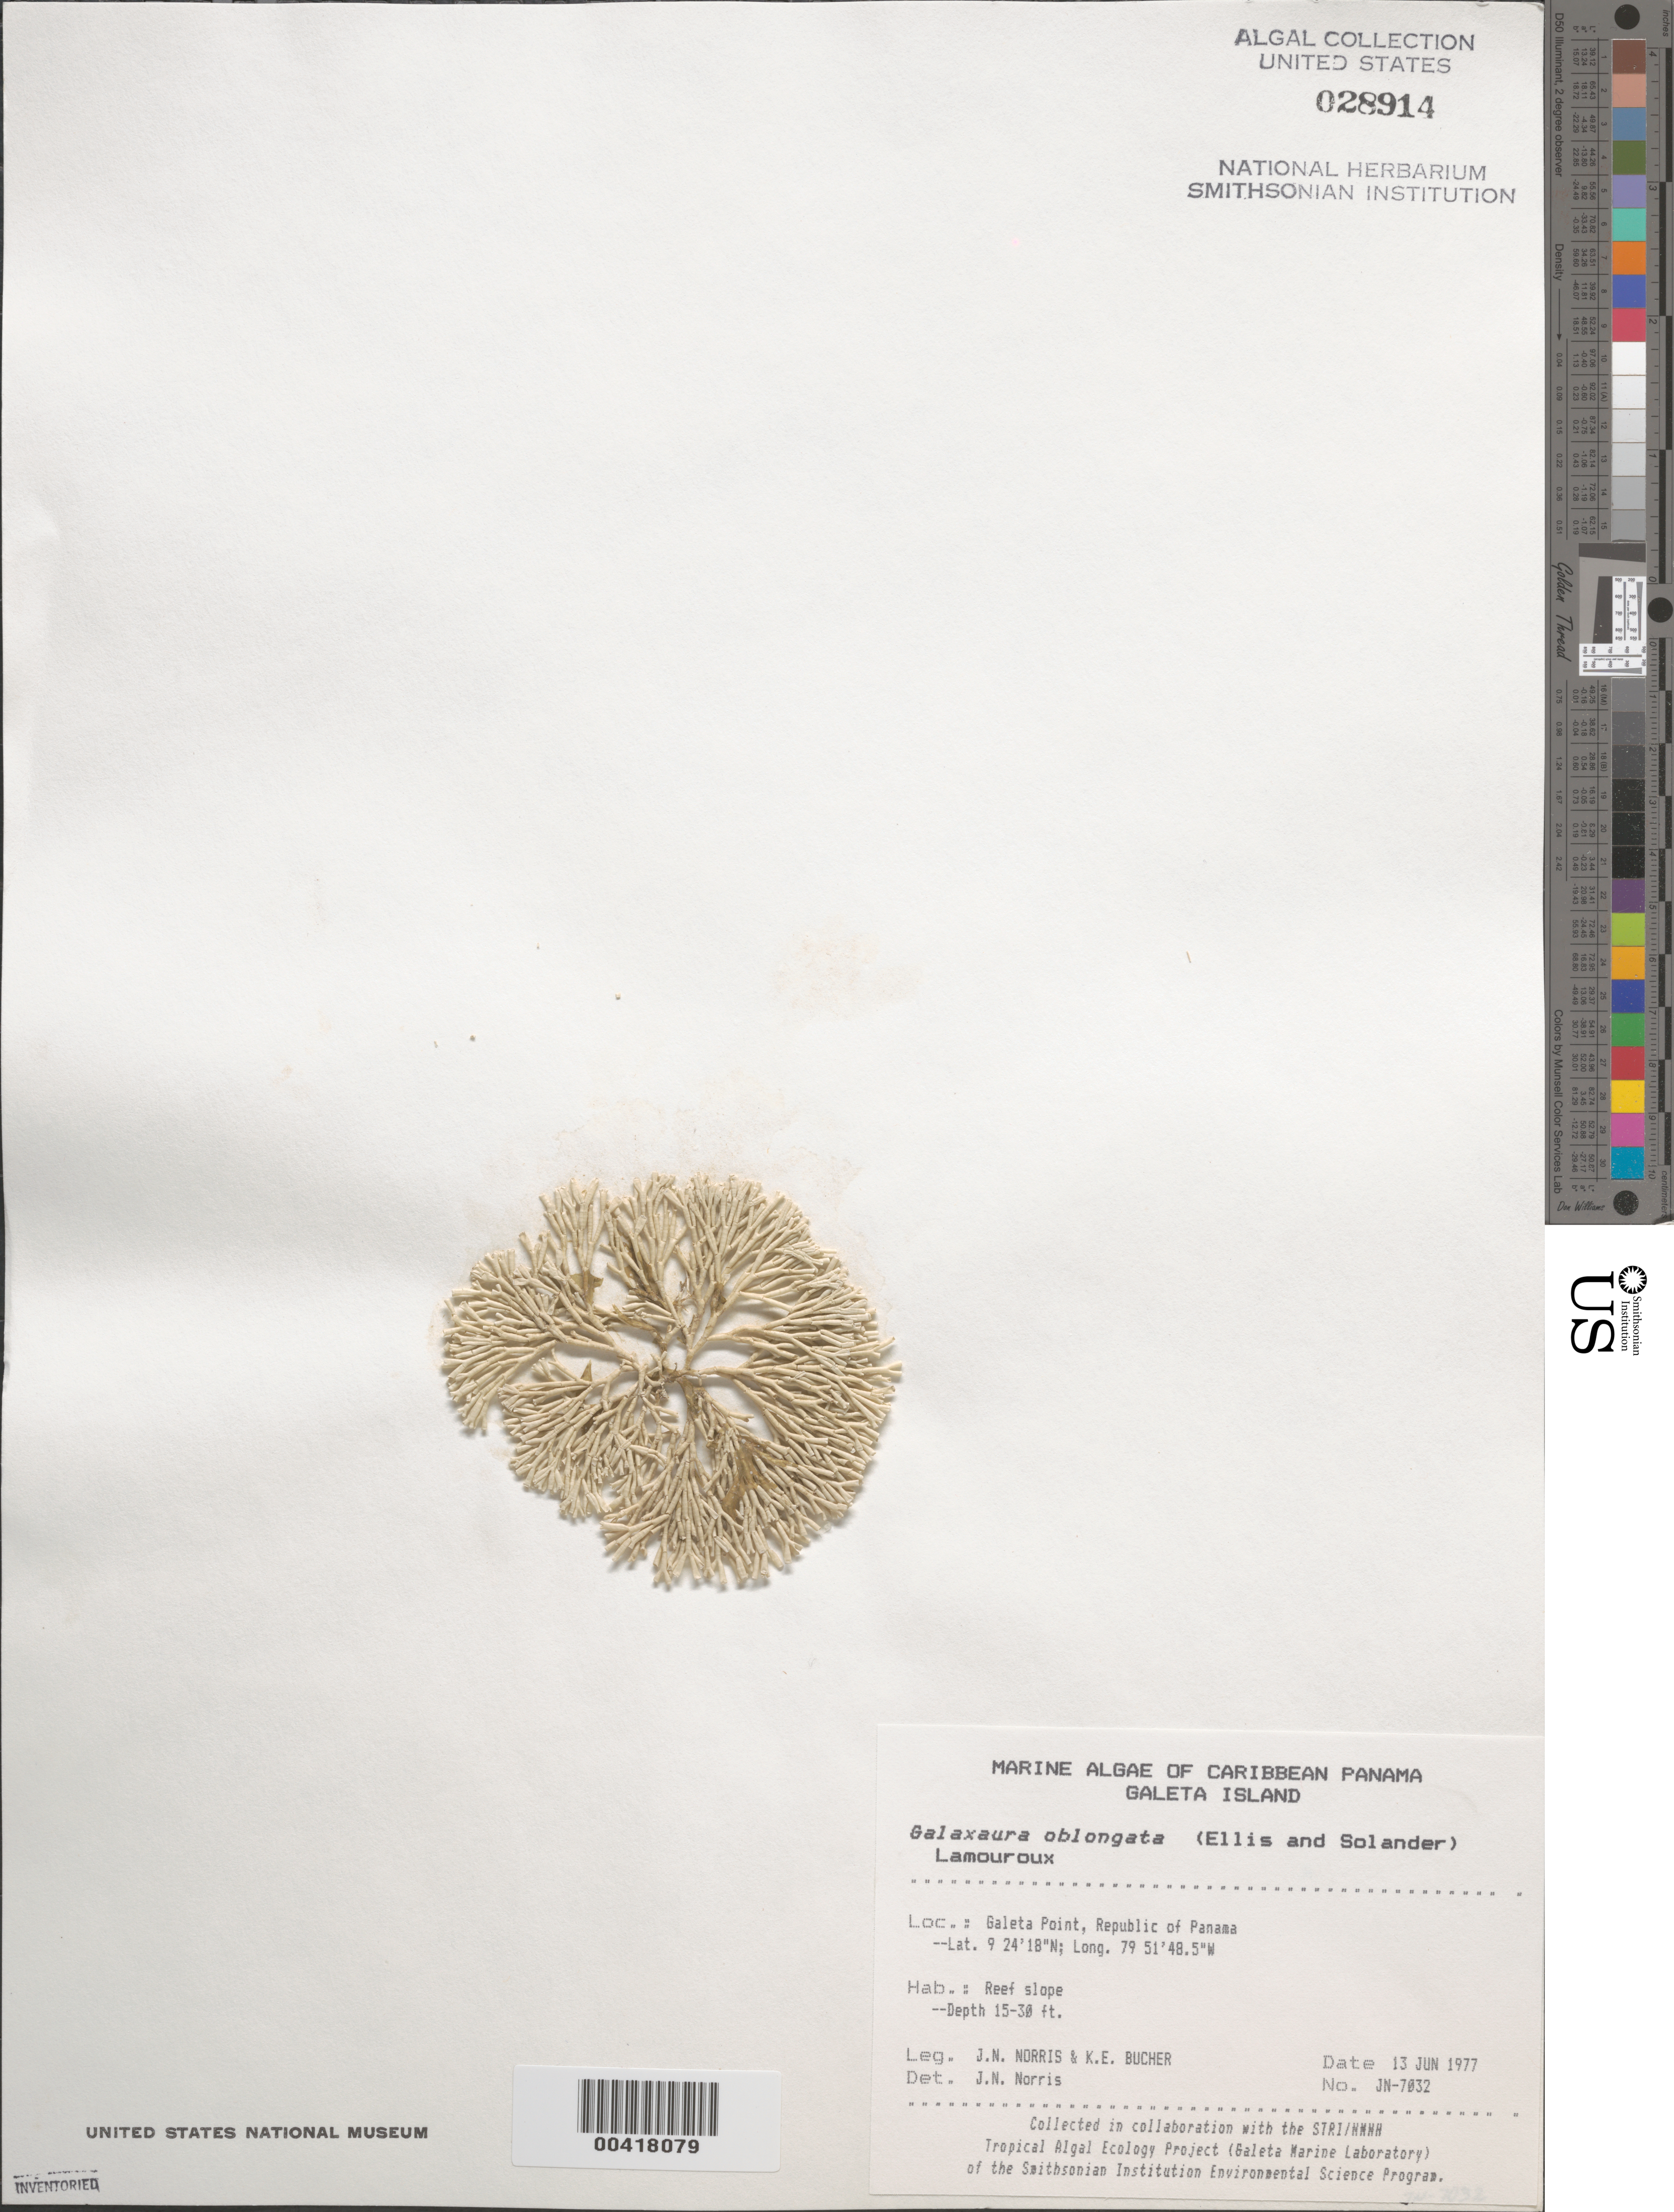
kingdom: Plantae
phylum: Rhodophyta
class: Florideophyceae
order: Nemaliales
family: Galaxauraceae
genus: Tricleocarpa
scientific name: Tricleocarpa fragilis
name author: (L.) Huisman & R.A. Towns.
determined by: Algae name updating Project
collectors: J. N. Norris & K. E. Bucher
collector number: JN-7032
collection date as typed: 13 Jun 1977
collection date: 1977-06-13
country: Panama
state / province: Colón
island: Galeta Island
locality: Galeta Point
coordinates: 9 24' 18" N, 79 51' 48.5" W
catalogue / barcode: US 28914